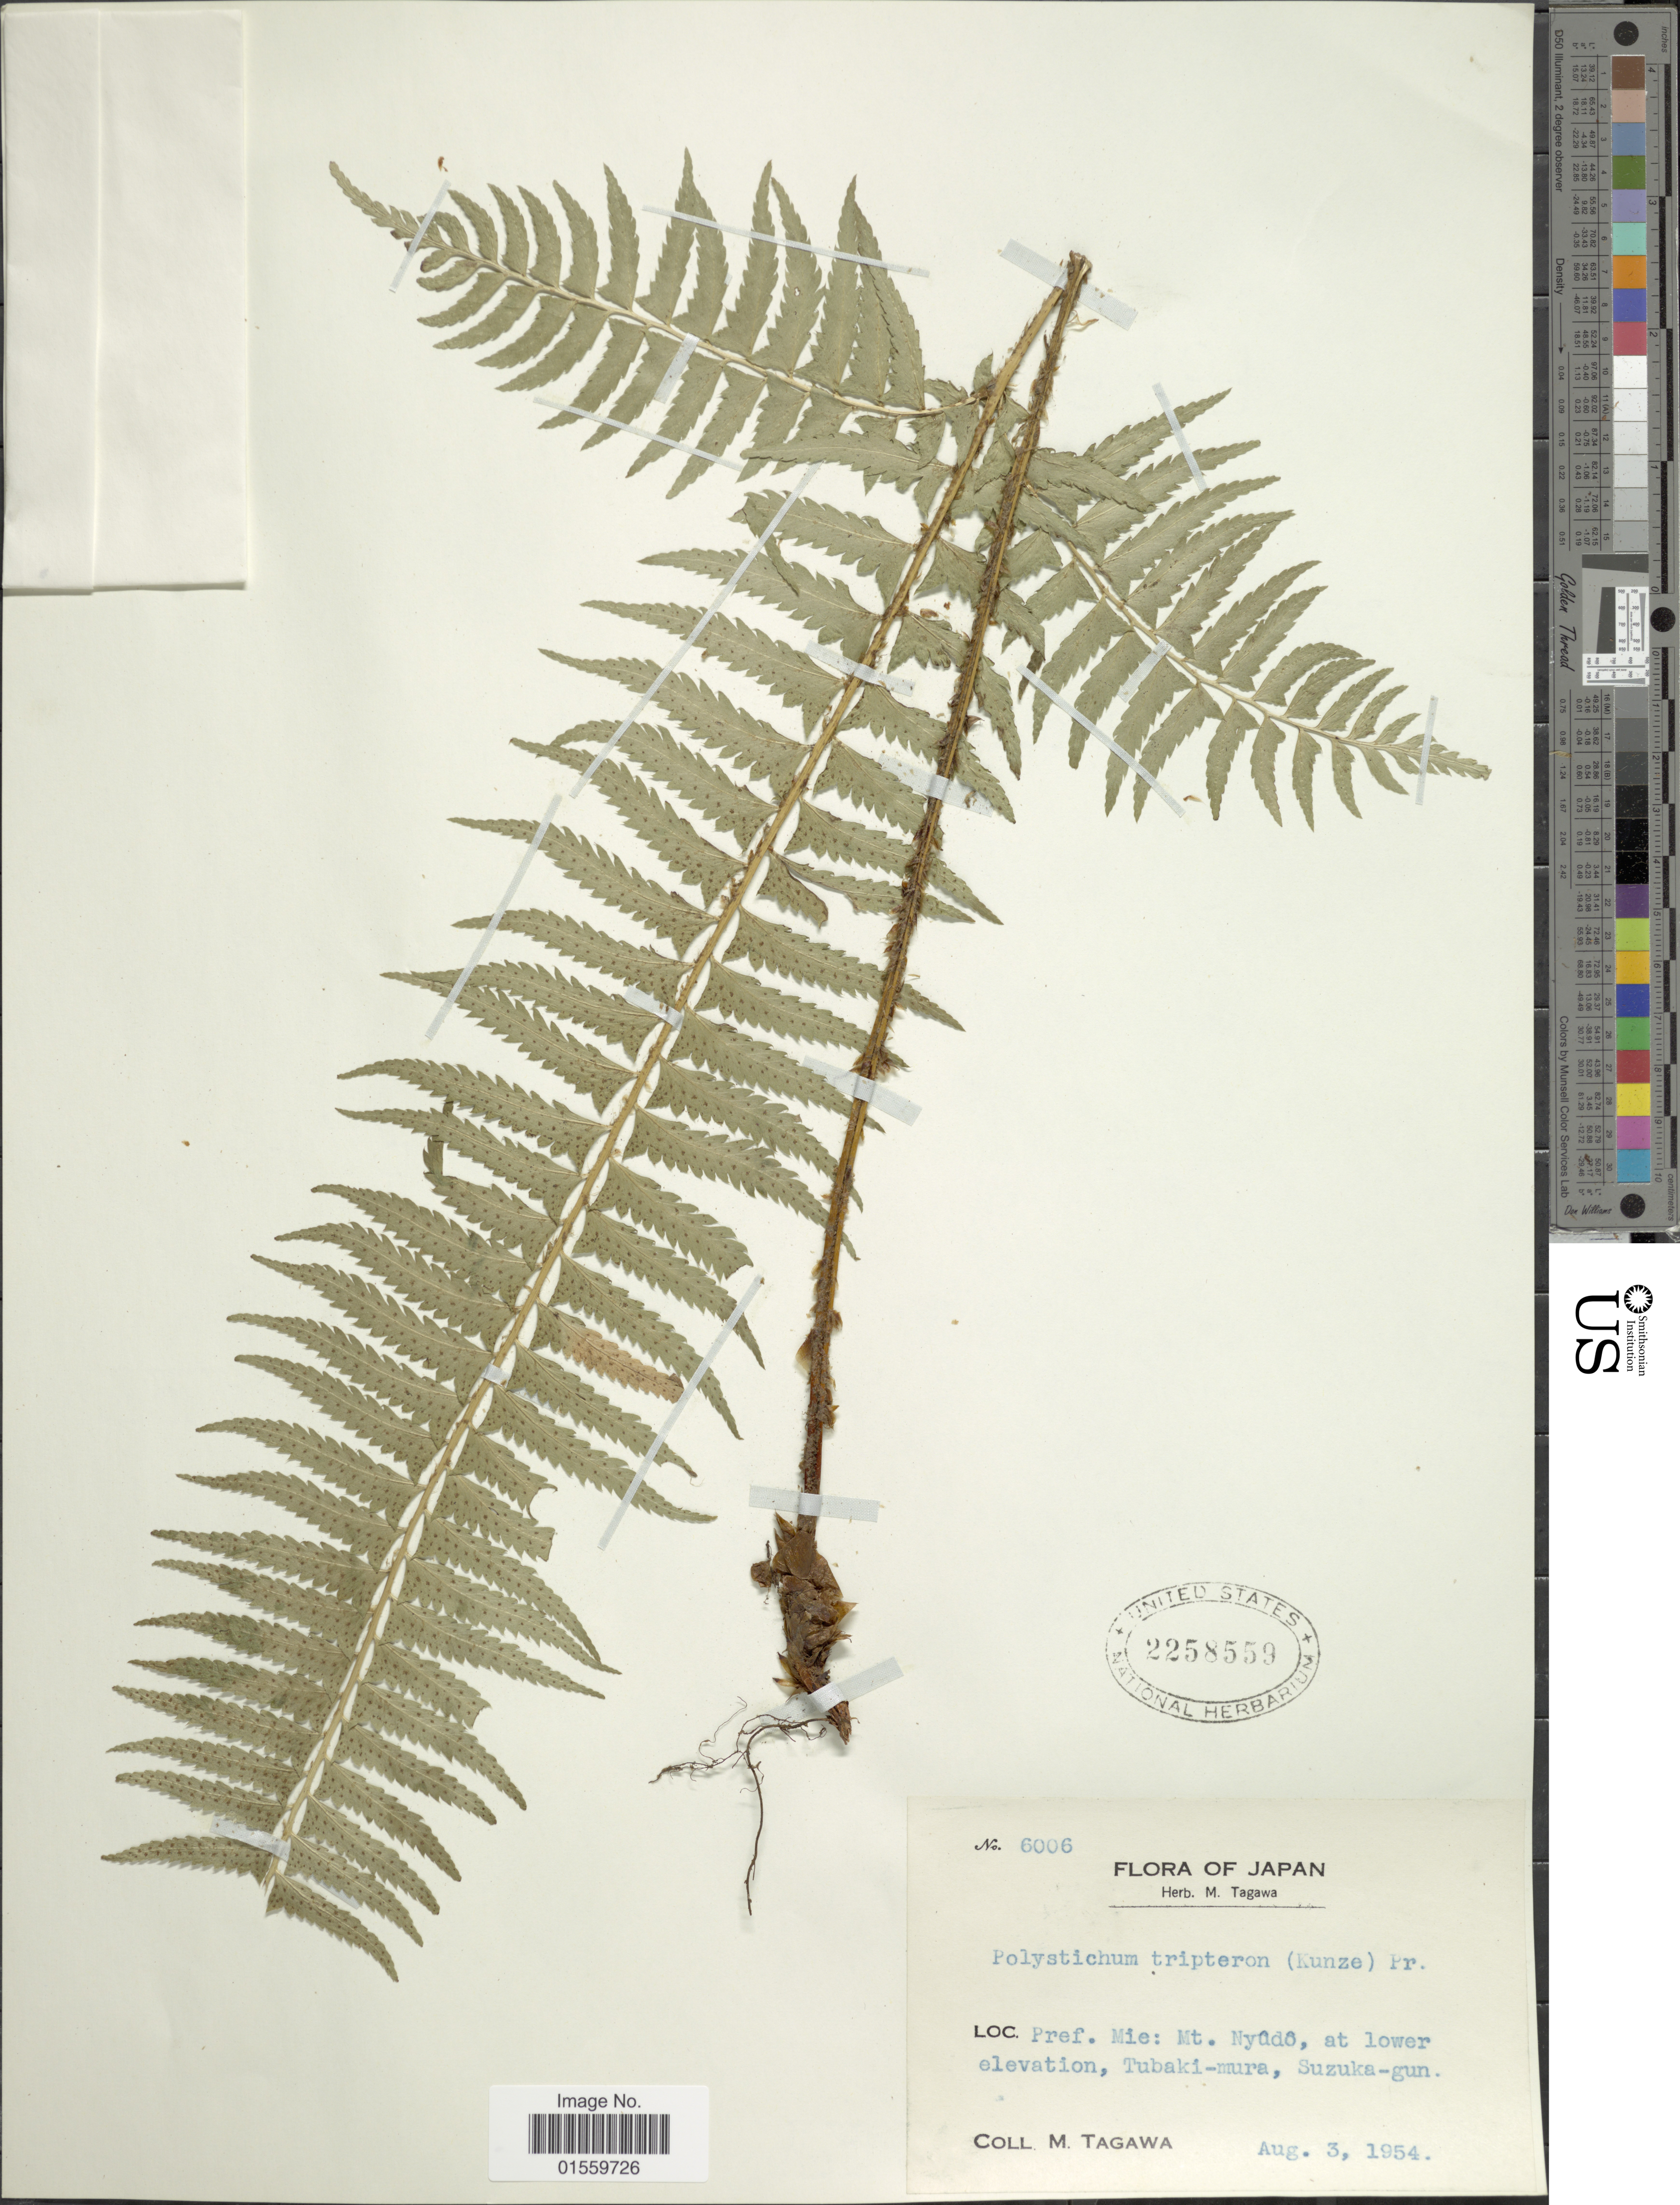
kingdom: Plantae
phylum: Tracheophyta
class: Polypodiopsida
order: Polypodiales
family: Dryopteridaceae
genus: Polystichum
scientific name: Polystichum tripteron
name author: (Kunze) C. Presl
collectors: M. Tagawa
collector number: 6006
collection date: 1954-08-03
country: Japan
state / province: Mie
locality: Pref. Mie: Mt. Nyudo, at lower elevation, Tubaki-mura, Suzuk-gun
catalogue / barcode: US 2258559